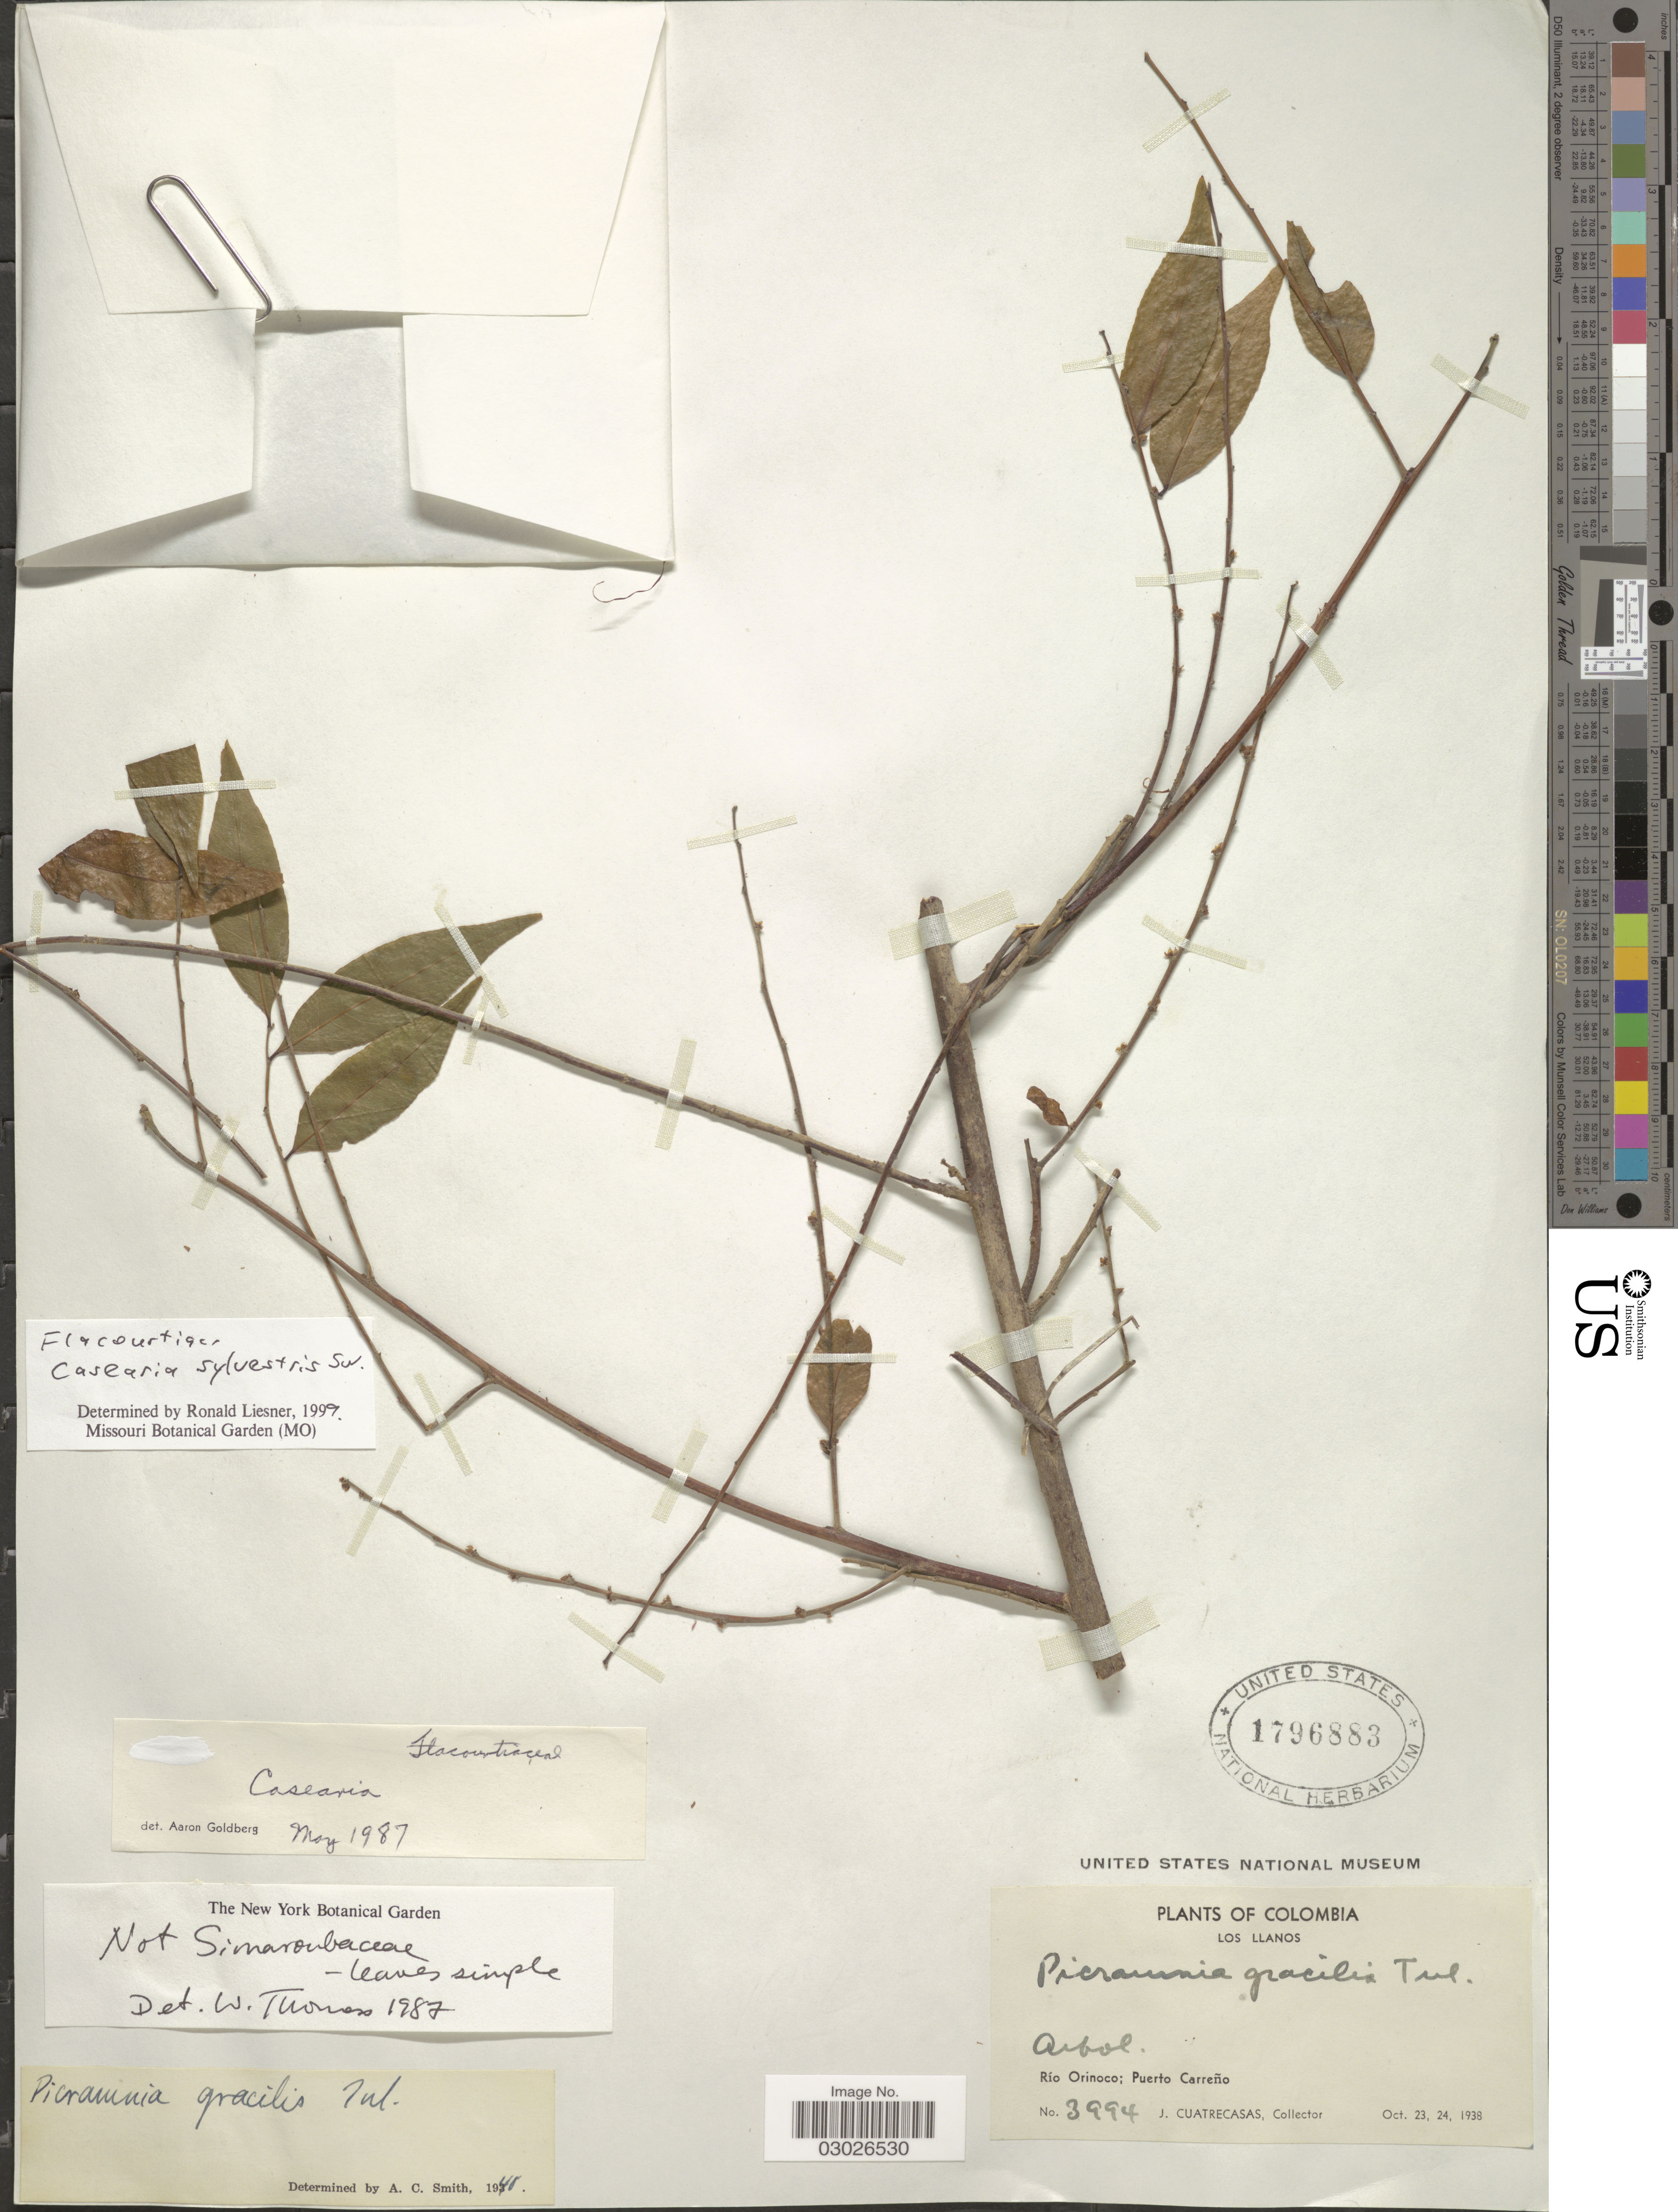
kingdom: Plantae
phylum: Tracheophyta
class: Magnoliopsida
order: Malpighiales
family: Salicaceae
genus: Casearia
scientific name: Casearia sylvestris var. sylvestris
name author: Sw.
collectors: J. Cuatrecasas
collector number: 3994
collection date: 1938-10-23/1938-10-24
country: Colombia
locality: Los Llanos, Río Orinoco; Puerto Carreño.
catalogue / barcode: US 1796883